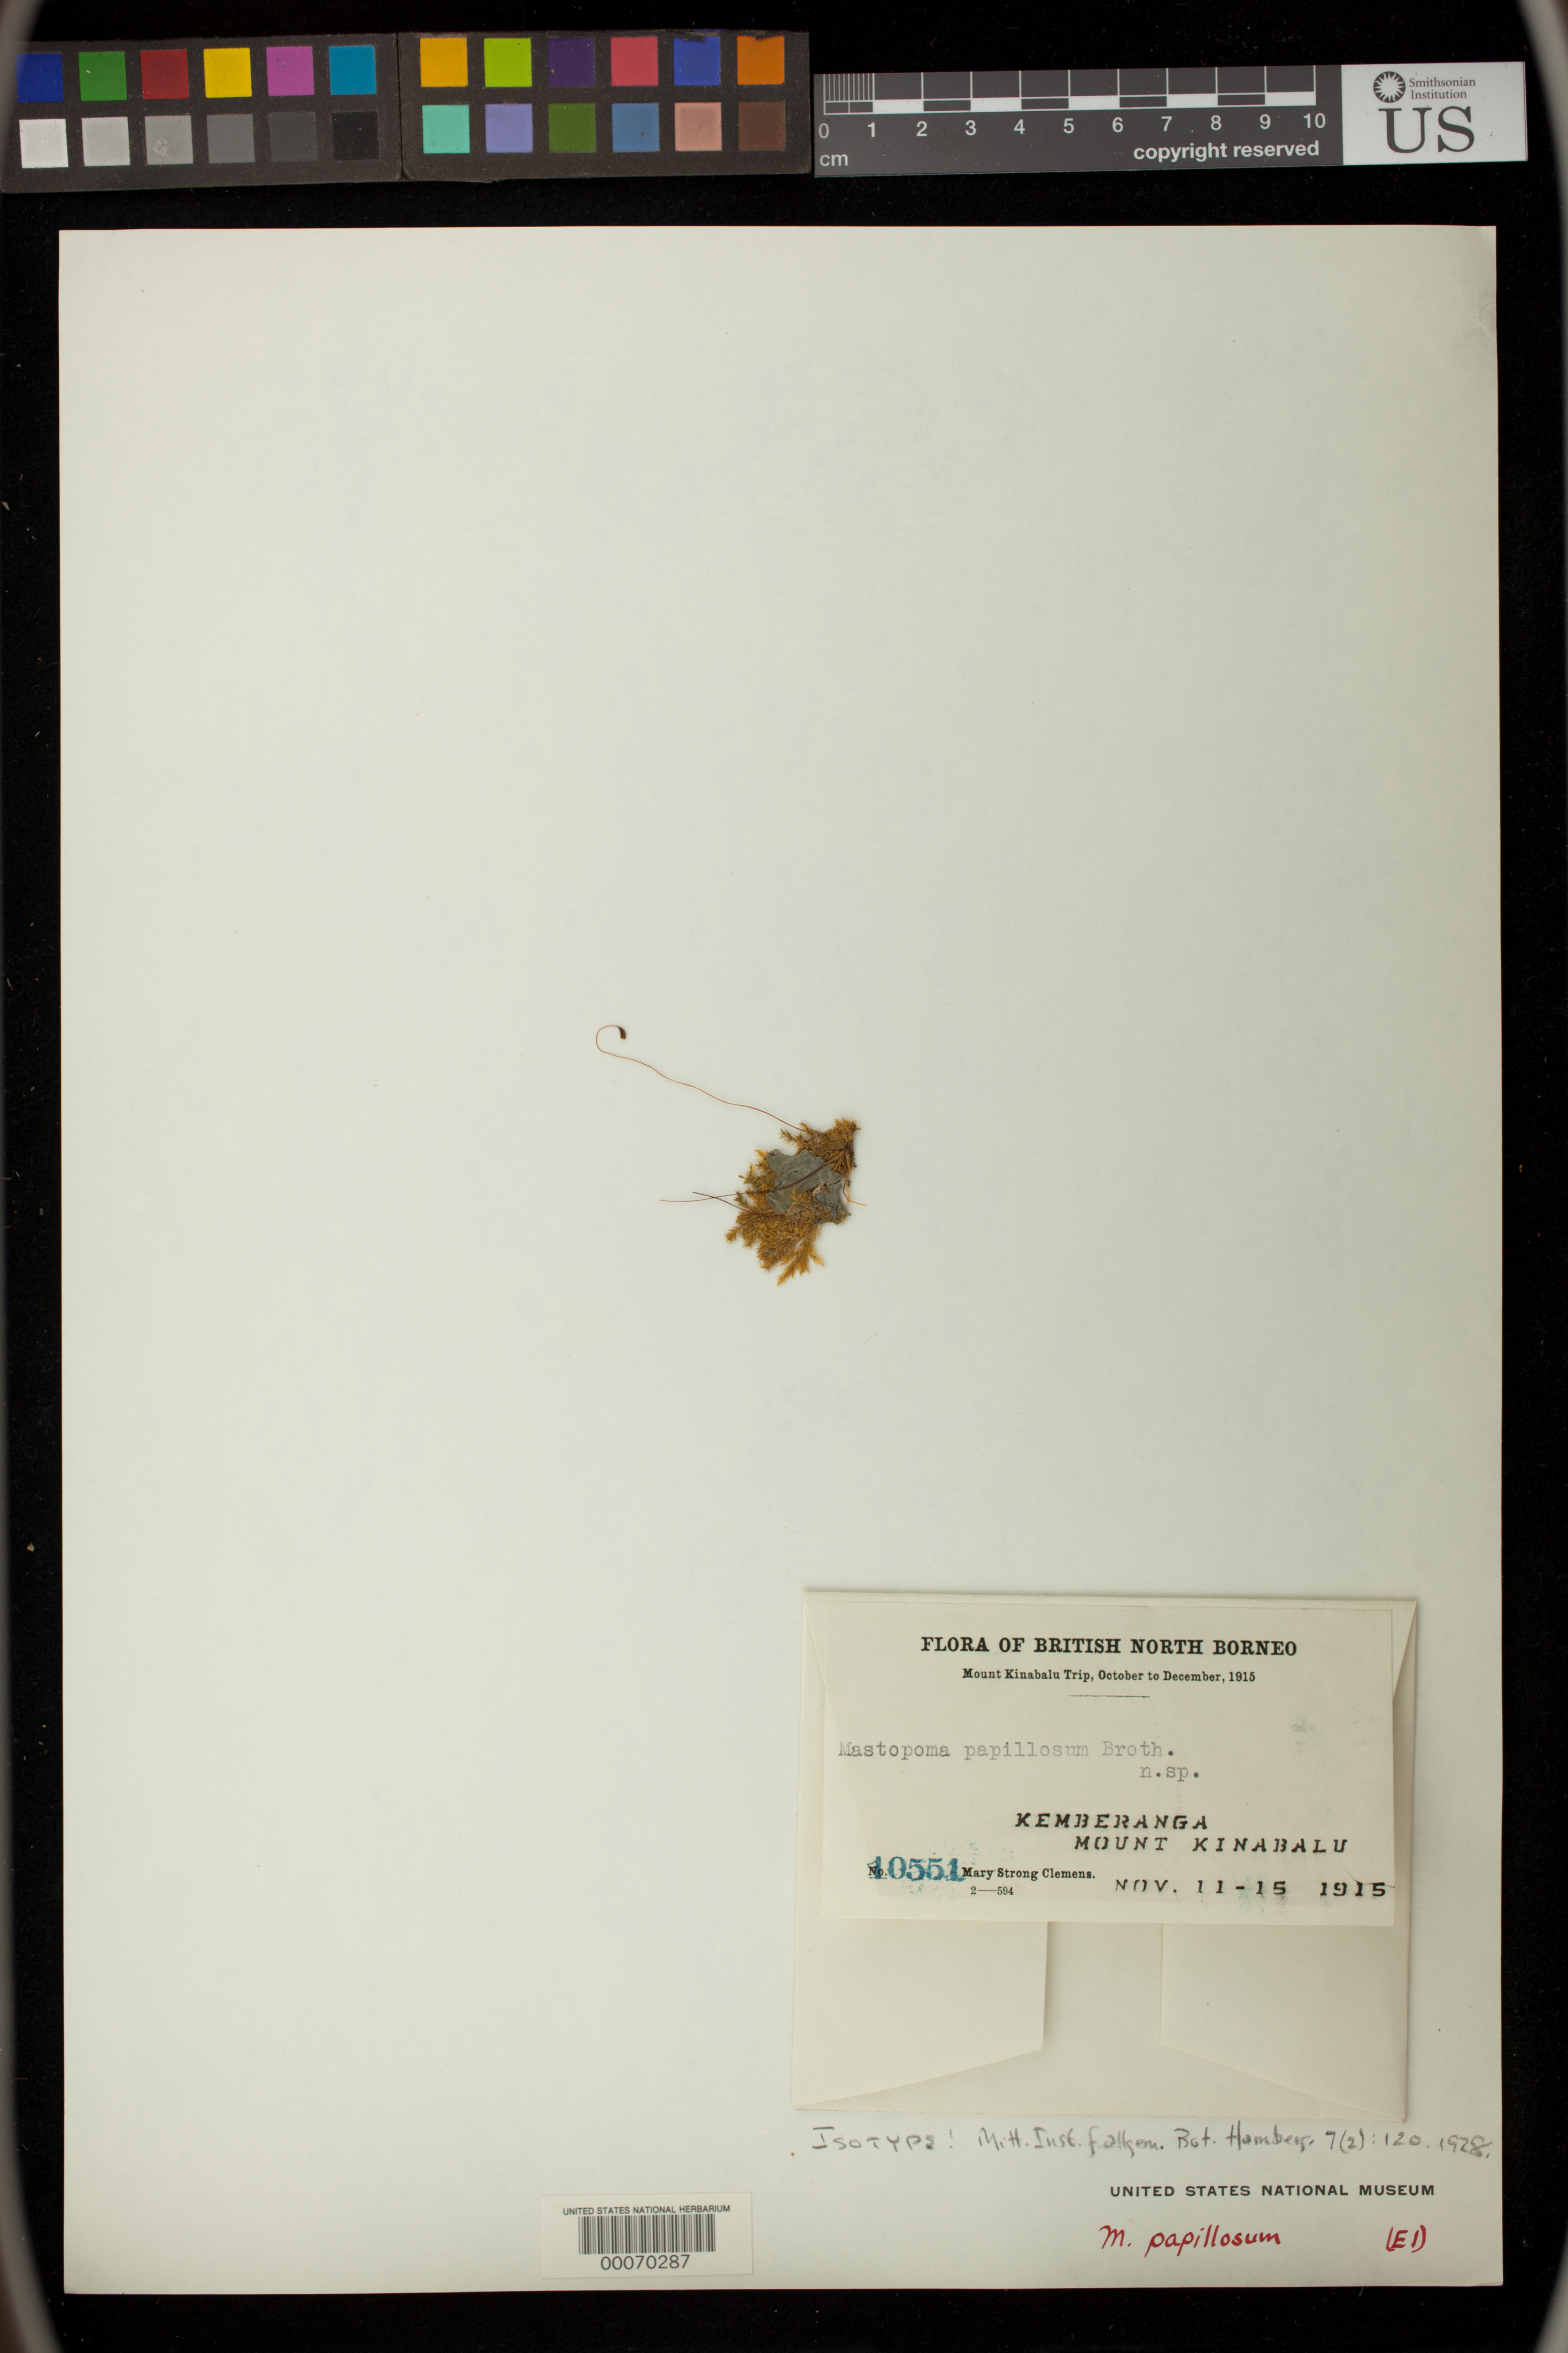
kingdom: Plantae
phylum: Bryophyta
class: Bryopsida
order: Hypnales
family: Pylaisiadelphaceae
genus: Mastopoma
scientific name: Mastopoma papillosum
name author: Broth.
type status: Isotype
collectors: M. S. Clemens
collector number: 10551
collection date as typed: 11 Nov 1915 to 15 Nov 1915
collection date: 1915-11-11/1915-11-15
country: Malaysia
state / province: Sabah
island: Borneo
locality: Kemberanga, Mt. Kinnabalu.